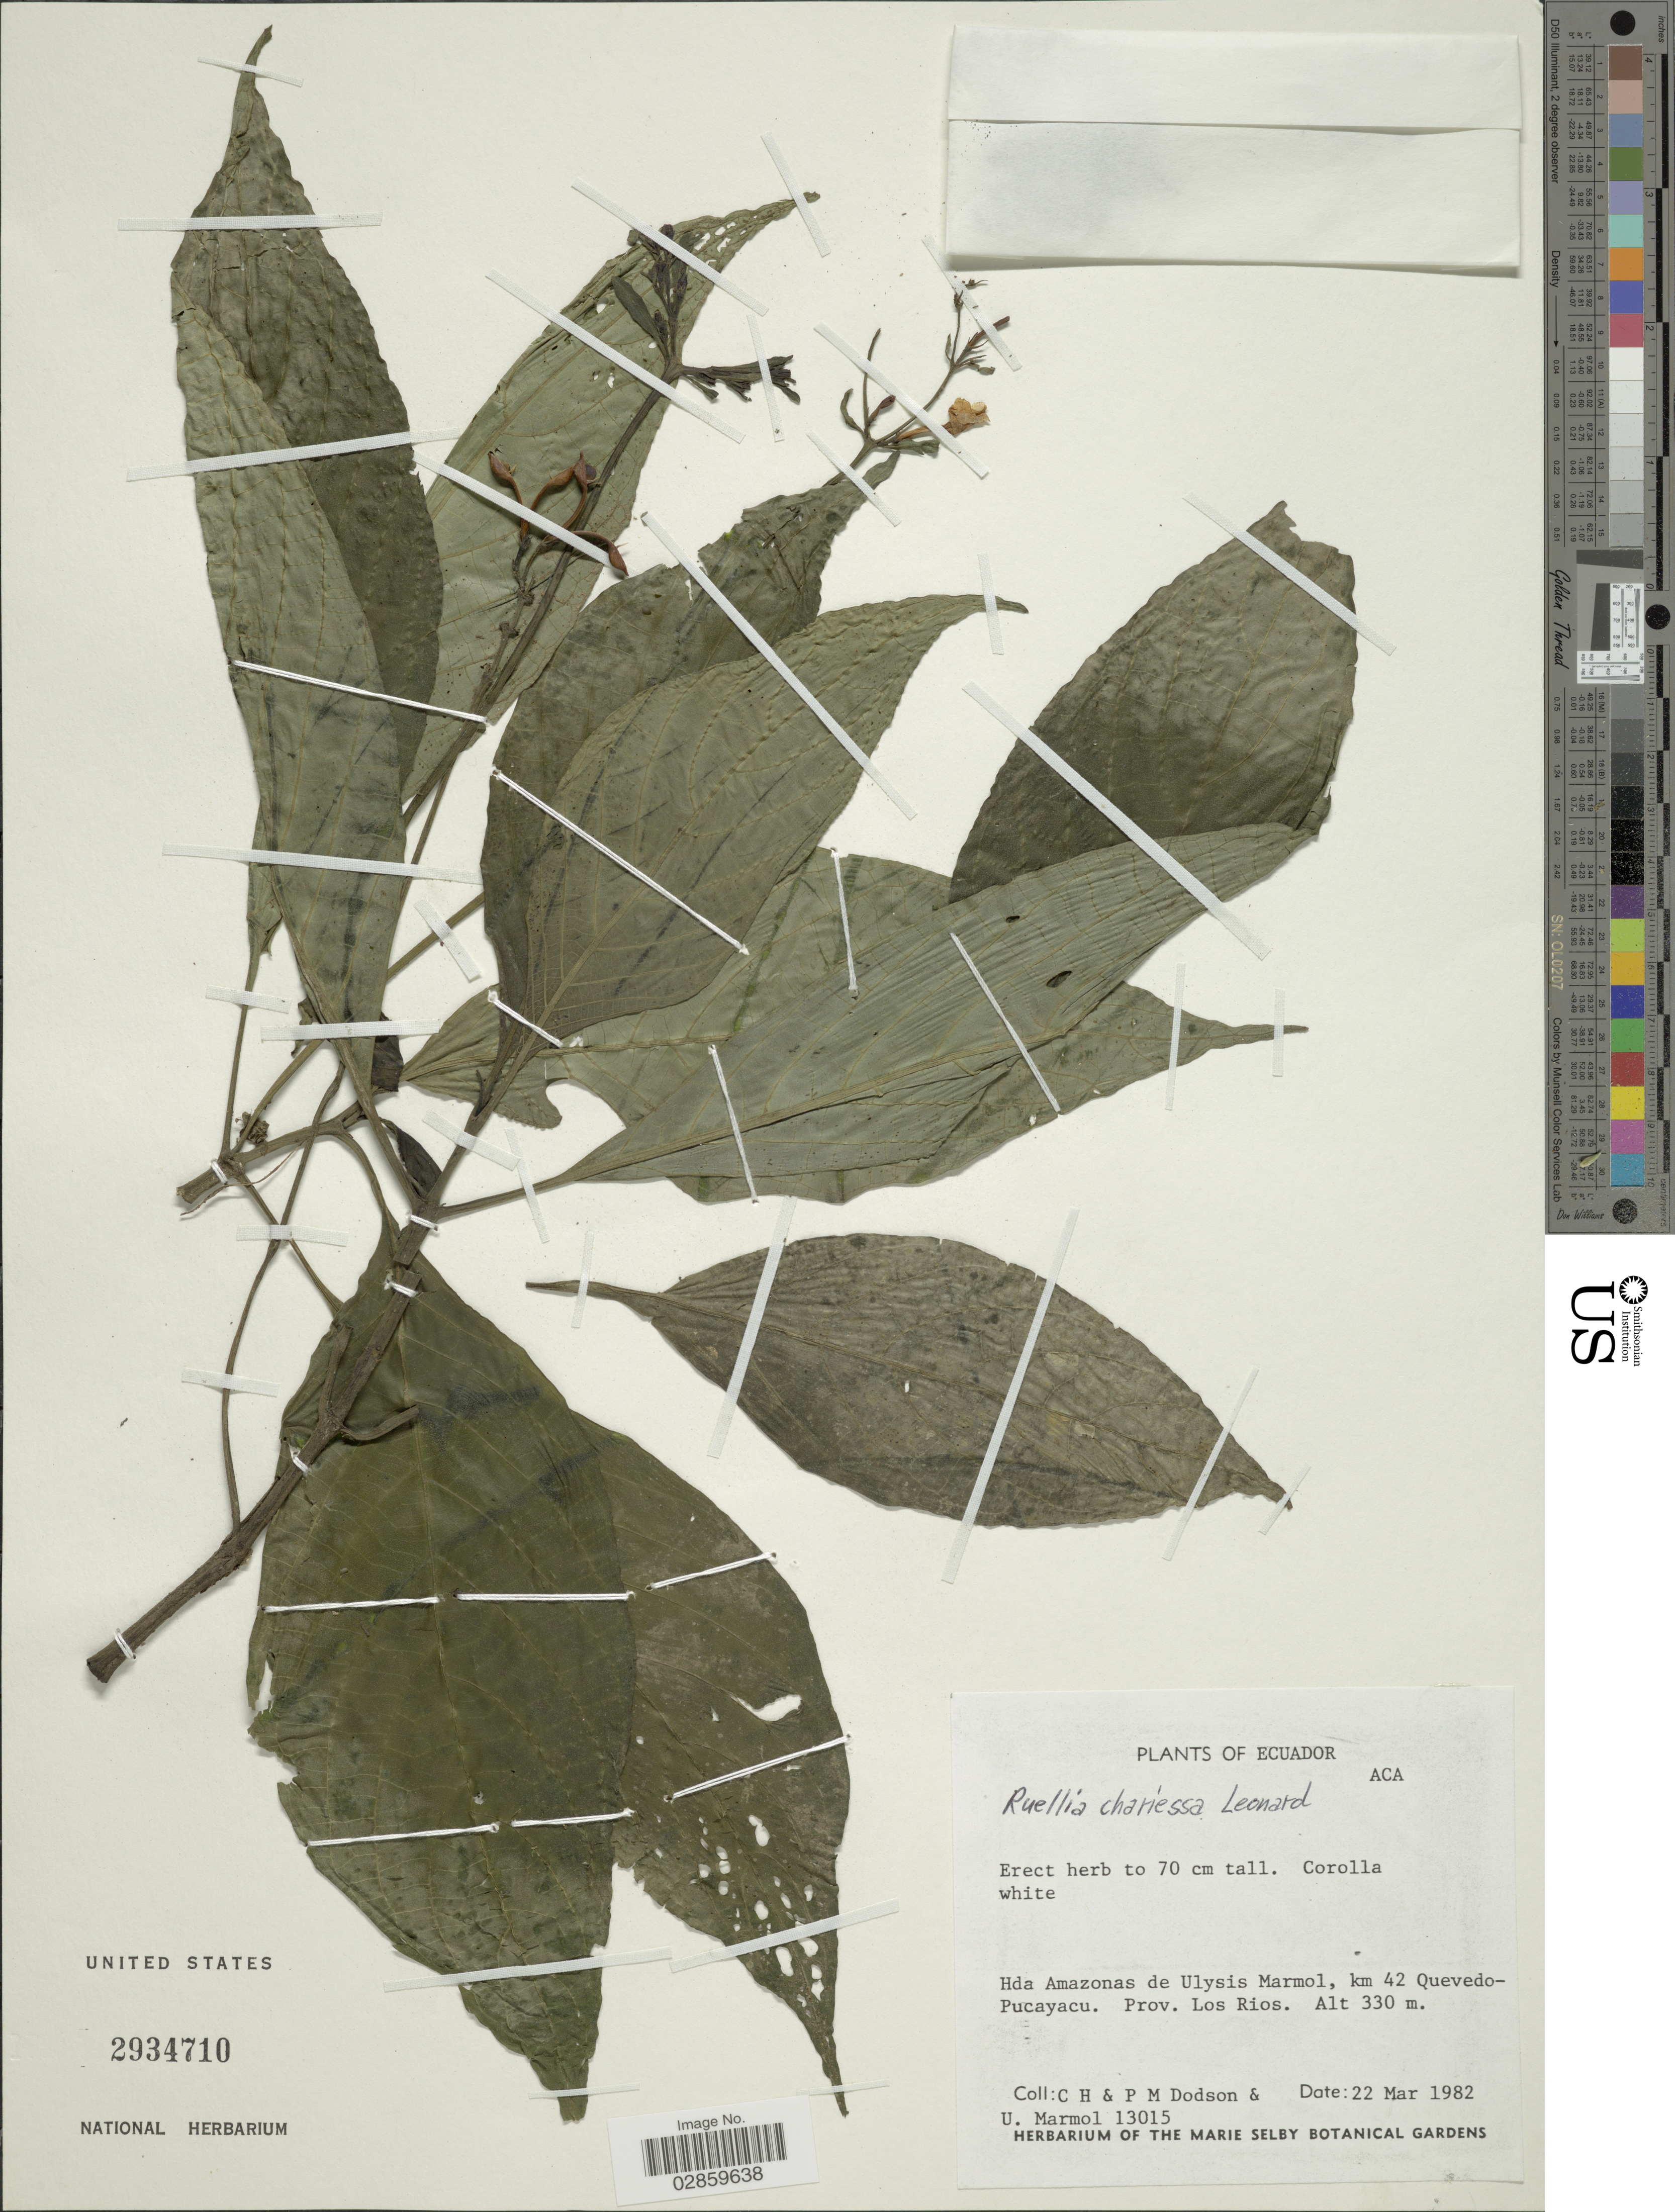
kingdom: Plantae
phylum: Tracheophyta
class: Magnoliopsida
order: Lamiales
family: Acanthaceae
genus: Ruellia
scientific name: Ruellia chariessa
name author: Leonard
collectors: C. H. Dodson, P. M. Dodson & U. Marmol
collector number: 13015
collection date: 1982-03-22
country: Ecuador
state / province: Los Ríos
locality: Hda Amazonas de Ulysis Marmol, km 42 Quevedo-Pucayacu.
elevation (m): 330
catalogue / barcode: US 2934710